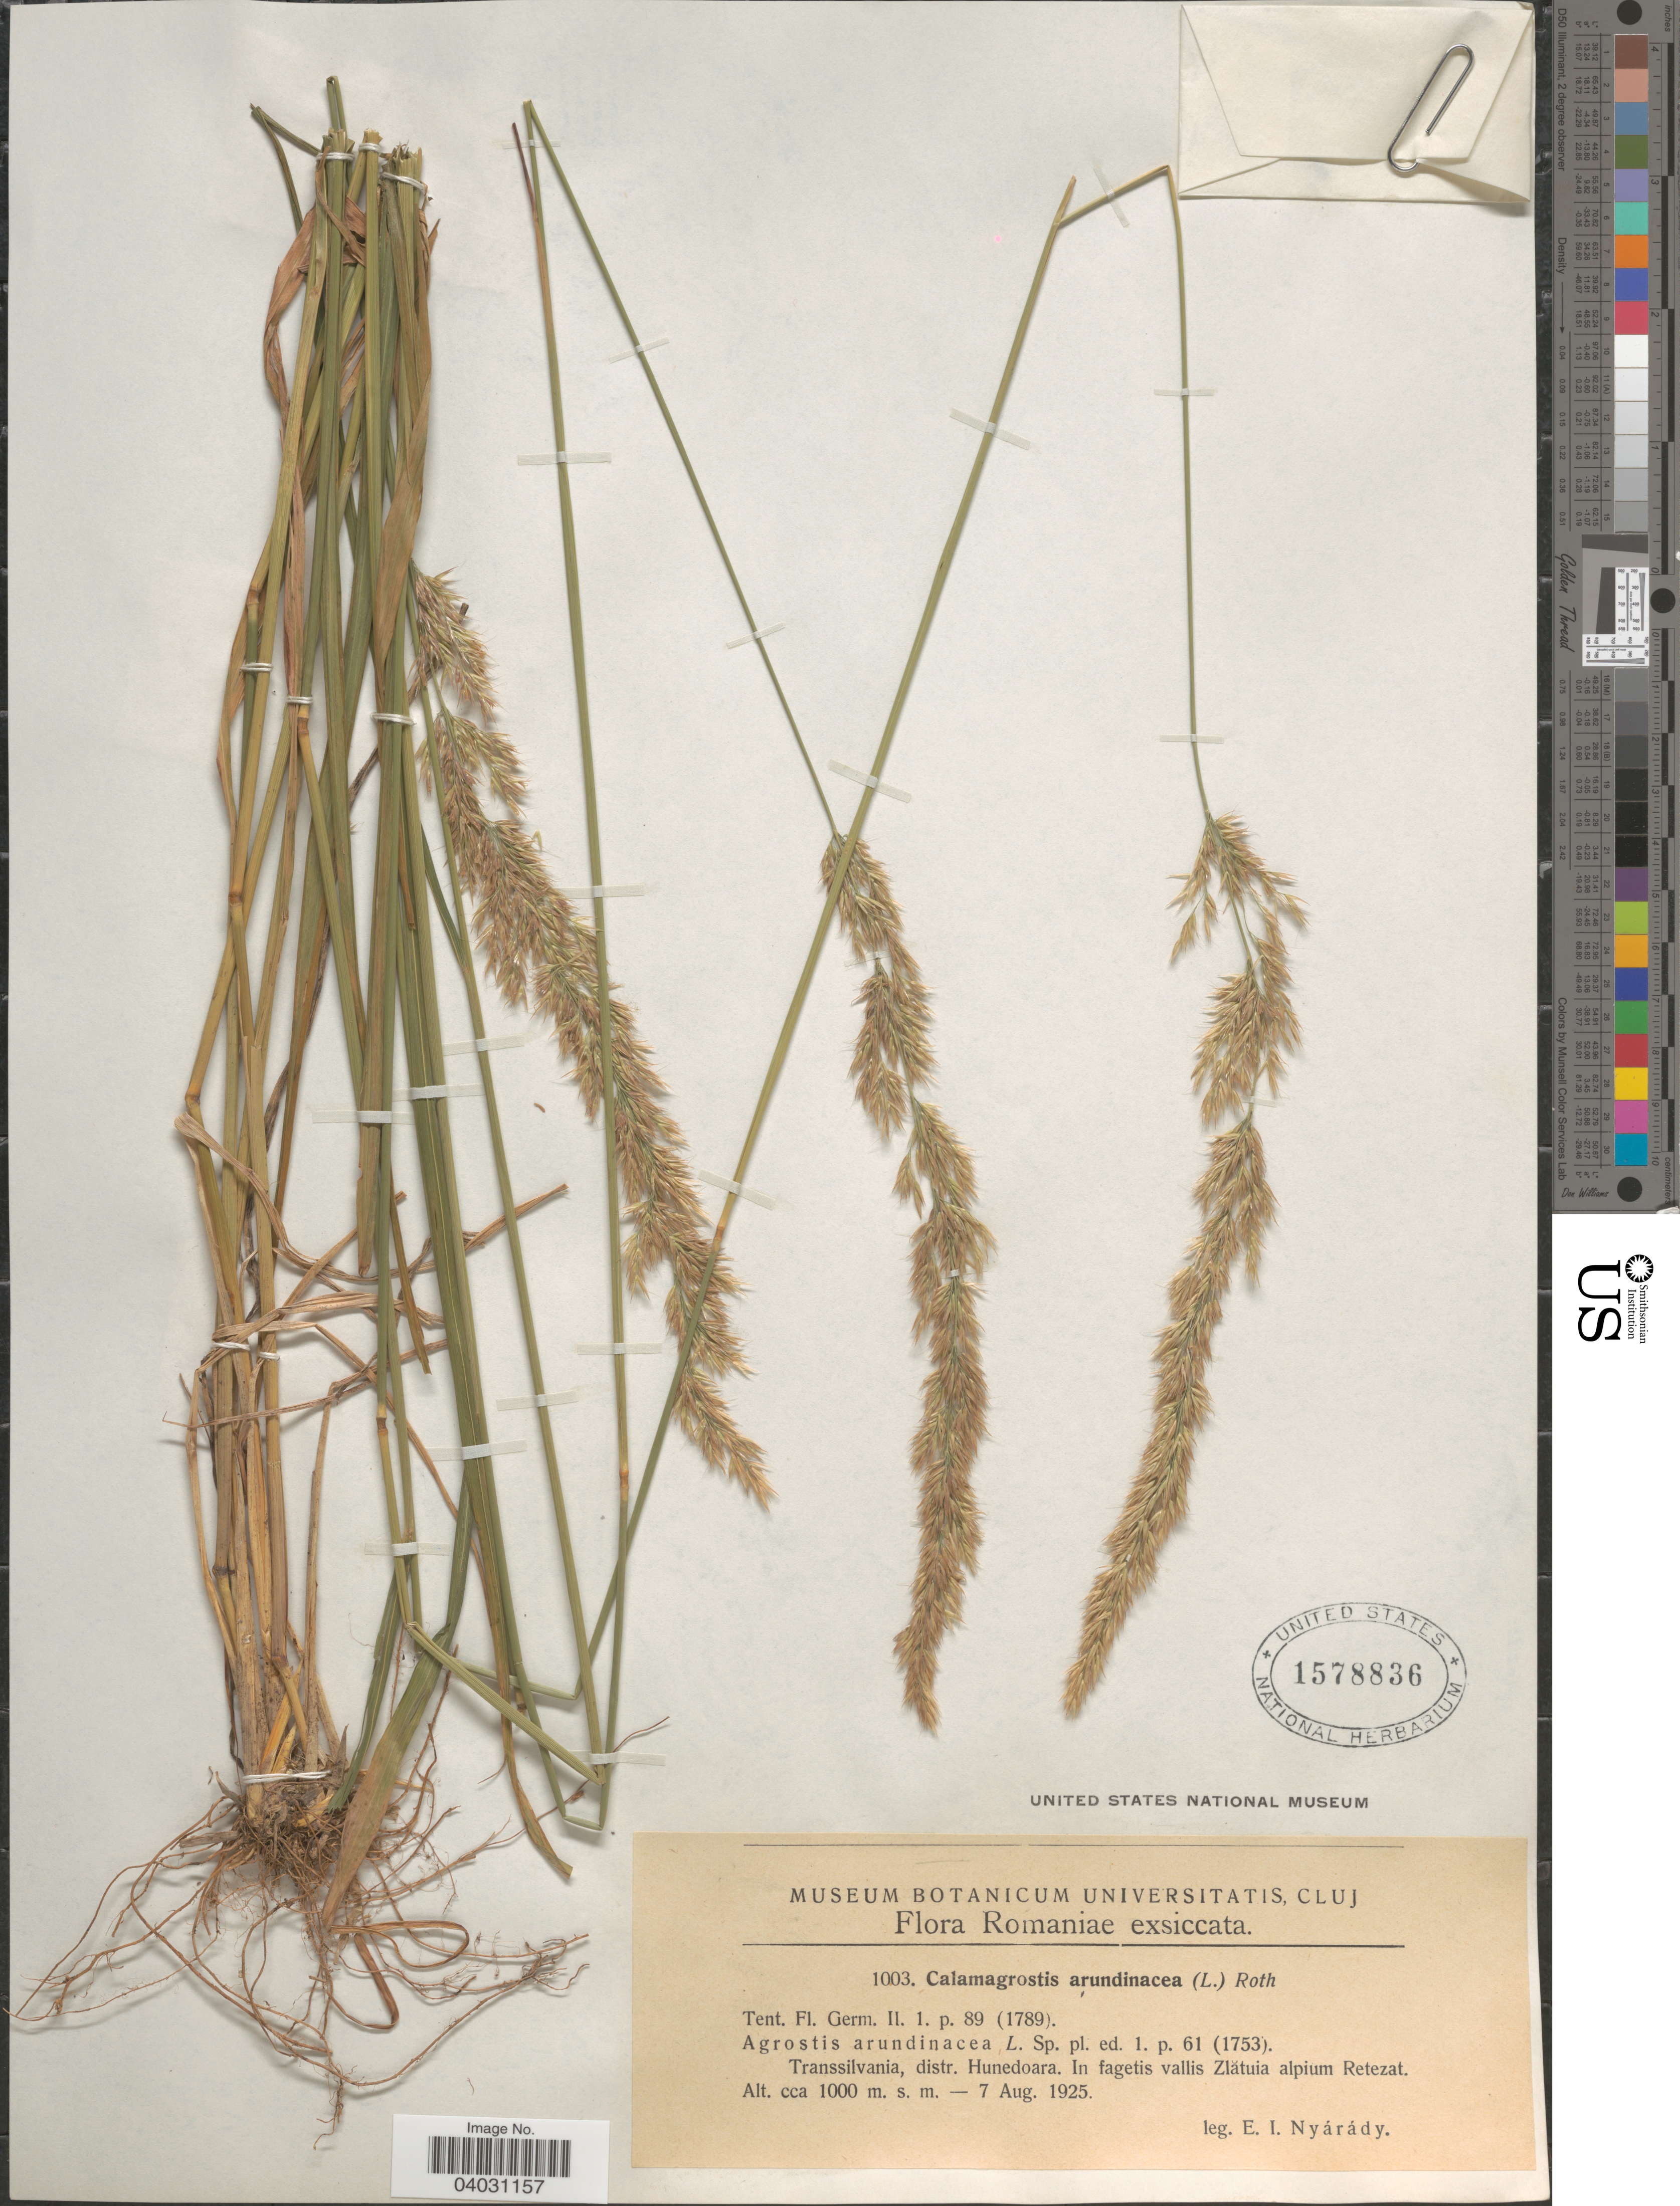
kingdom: Plantae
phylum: Tracheophyta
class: Liliopsida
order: Poales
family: Poaceae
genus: Calamagrostis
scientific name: Calamagrostis arundinacea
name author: (L.) Roth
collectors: E. Nyárády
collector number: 1003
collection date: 1925-08-07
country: Romania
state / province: Hunedoara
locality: Transsilvania, distr. Hunedoara. In fagetis vallis Zlătuia alpium Retezat.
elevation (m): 1000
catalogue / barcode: US 1578836